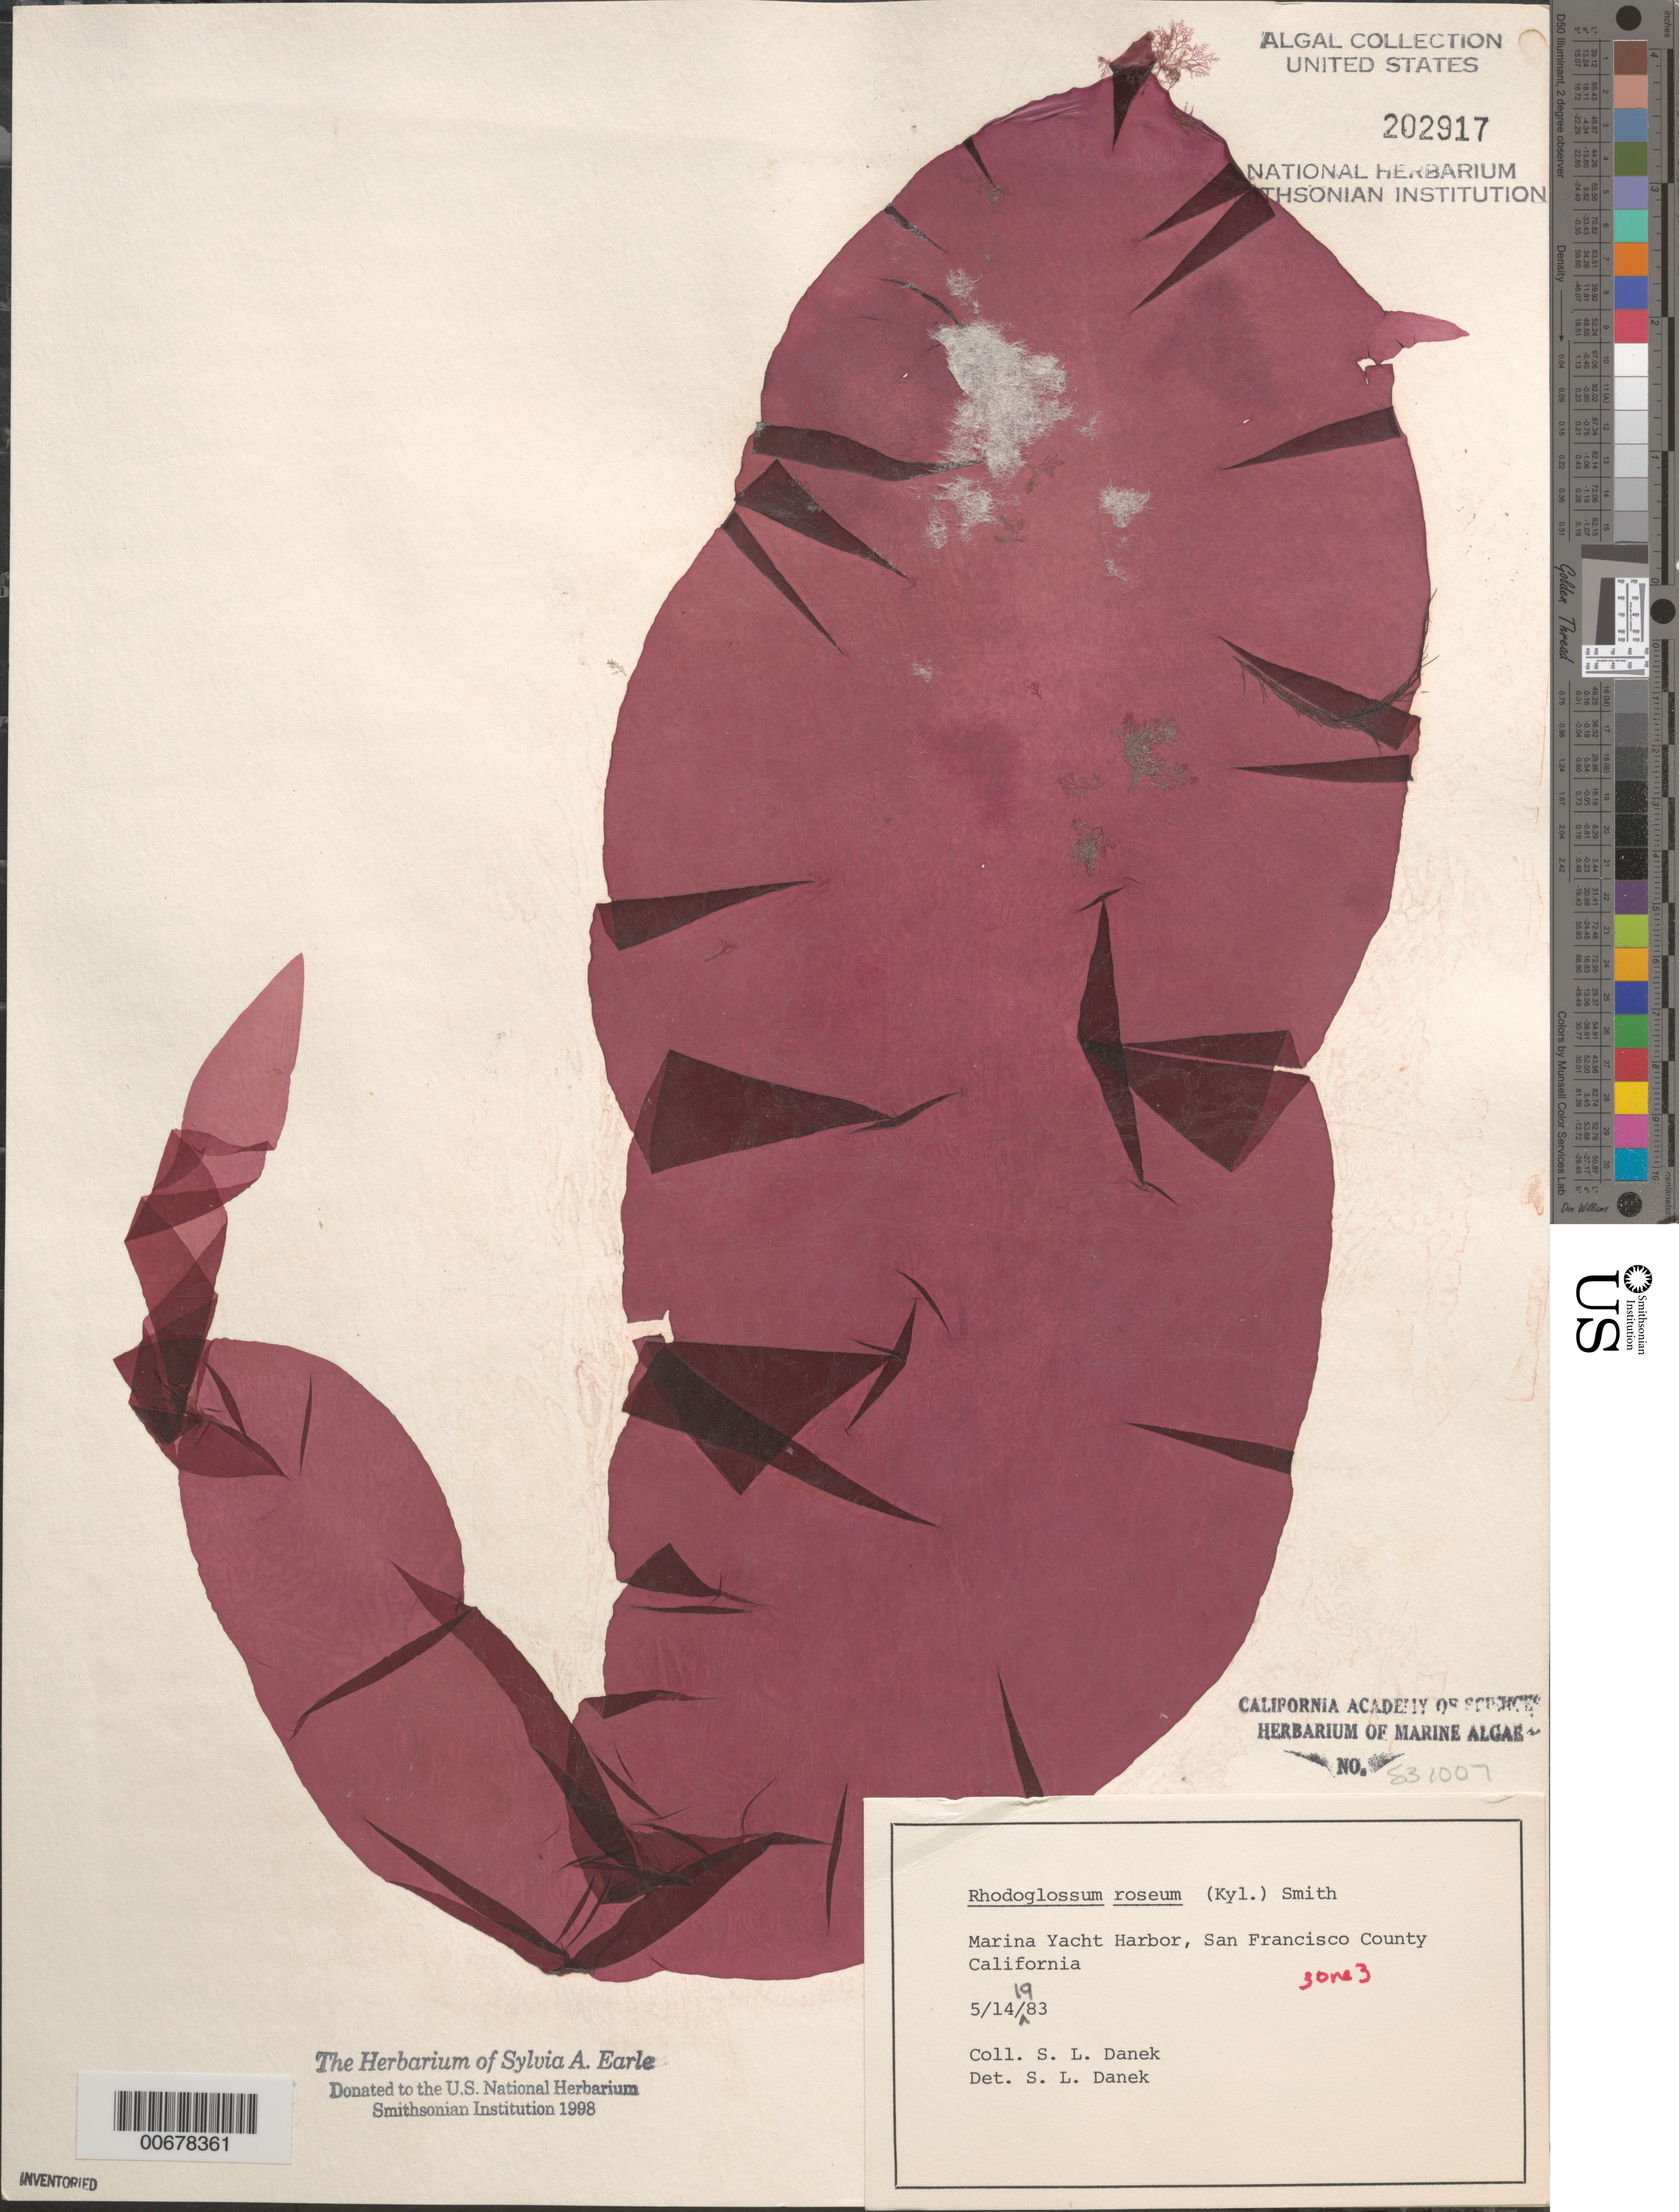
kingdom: Plantae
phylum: Rhodophyta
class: Florideophyceae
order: Gigartinales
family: Gigartinaceae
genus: Mazzaella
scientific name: Mazzaella rosea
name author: (Kylin) Fredericq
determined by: Algae name updating Project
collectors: S. Danek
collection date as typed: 14 May 1983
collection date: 1983-05-14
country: United States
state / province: California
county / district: San Francisco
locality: San Francisco, Marina Yacht Harbor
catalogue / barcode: US 202917